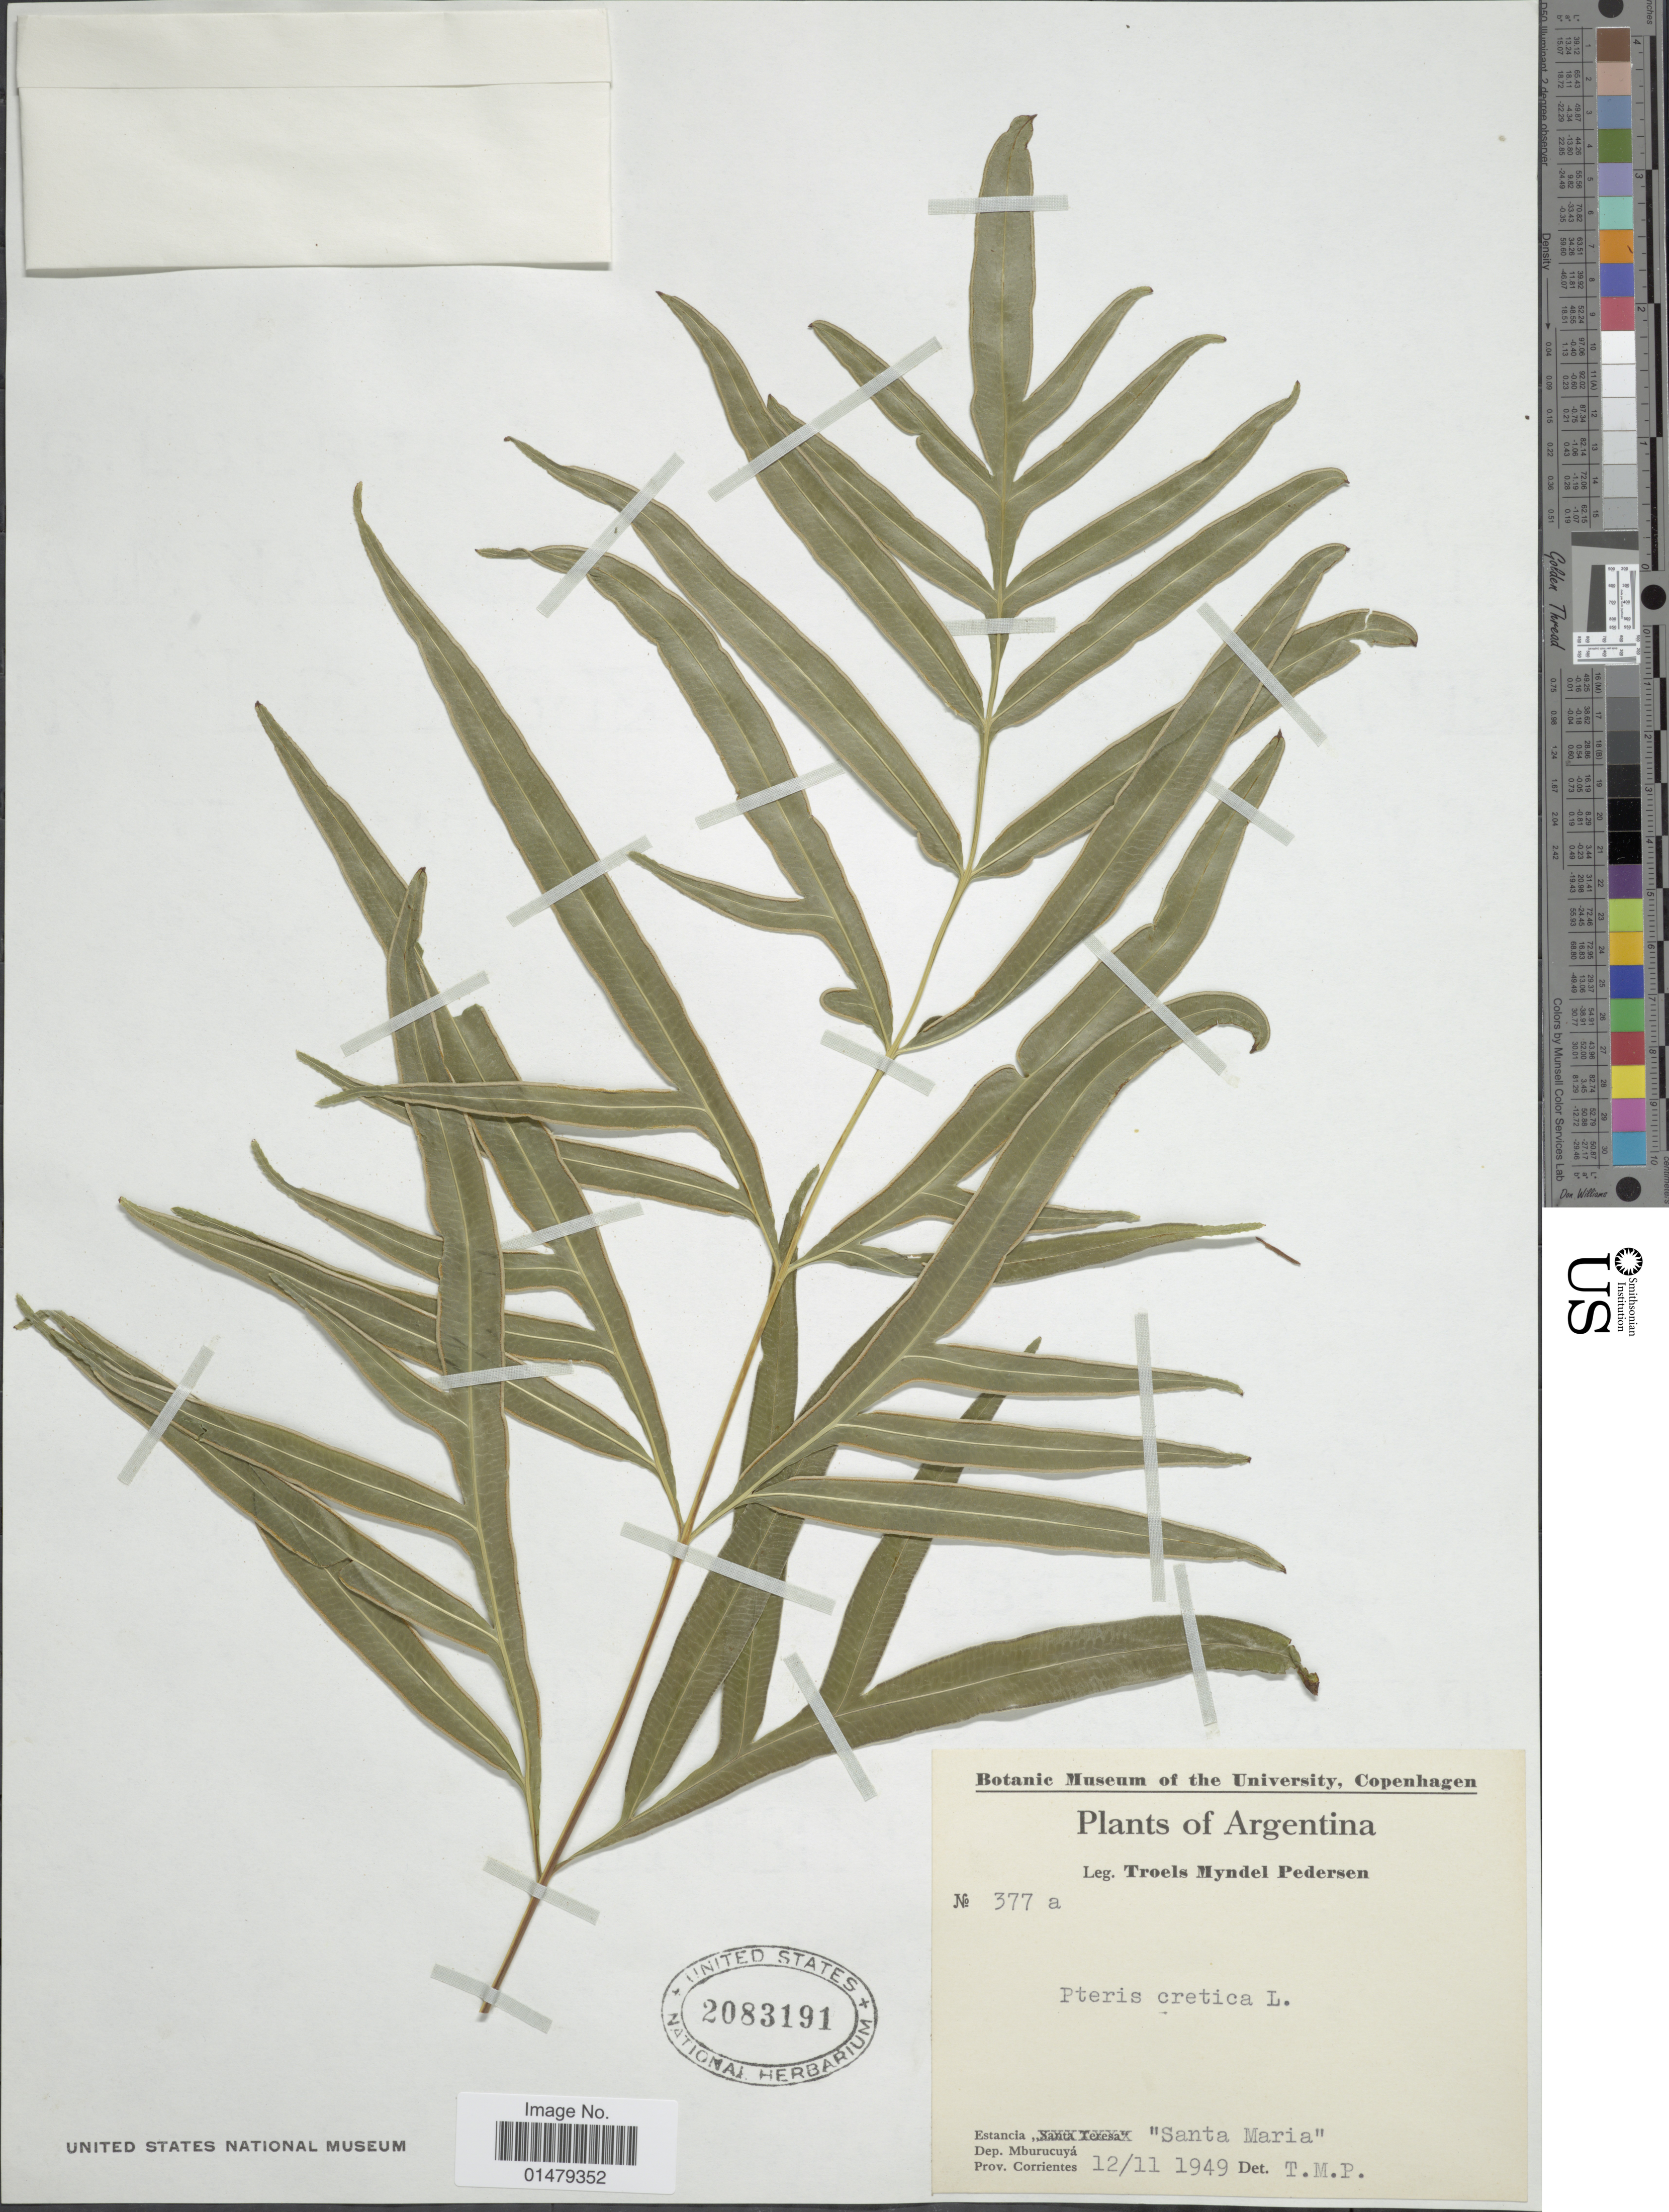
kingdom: Plantae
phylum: Tracheophyta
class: Polypodiopsida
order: Polypodiales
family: Pteridaceae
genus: Pteris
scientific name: Pteris denticulata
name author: Sw.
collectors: T. Pederson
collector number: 377a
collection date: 1949-11-12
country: Argentina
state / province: Corrientes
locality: Estancia 'Santa Maria'. Dep. Mburucuya. Prov. Corrientes.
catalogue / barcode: US 2083191